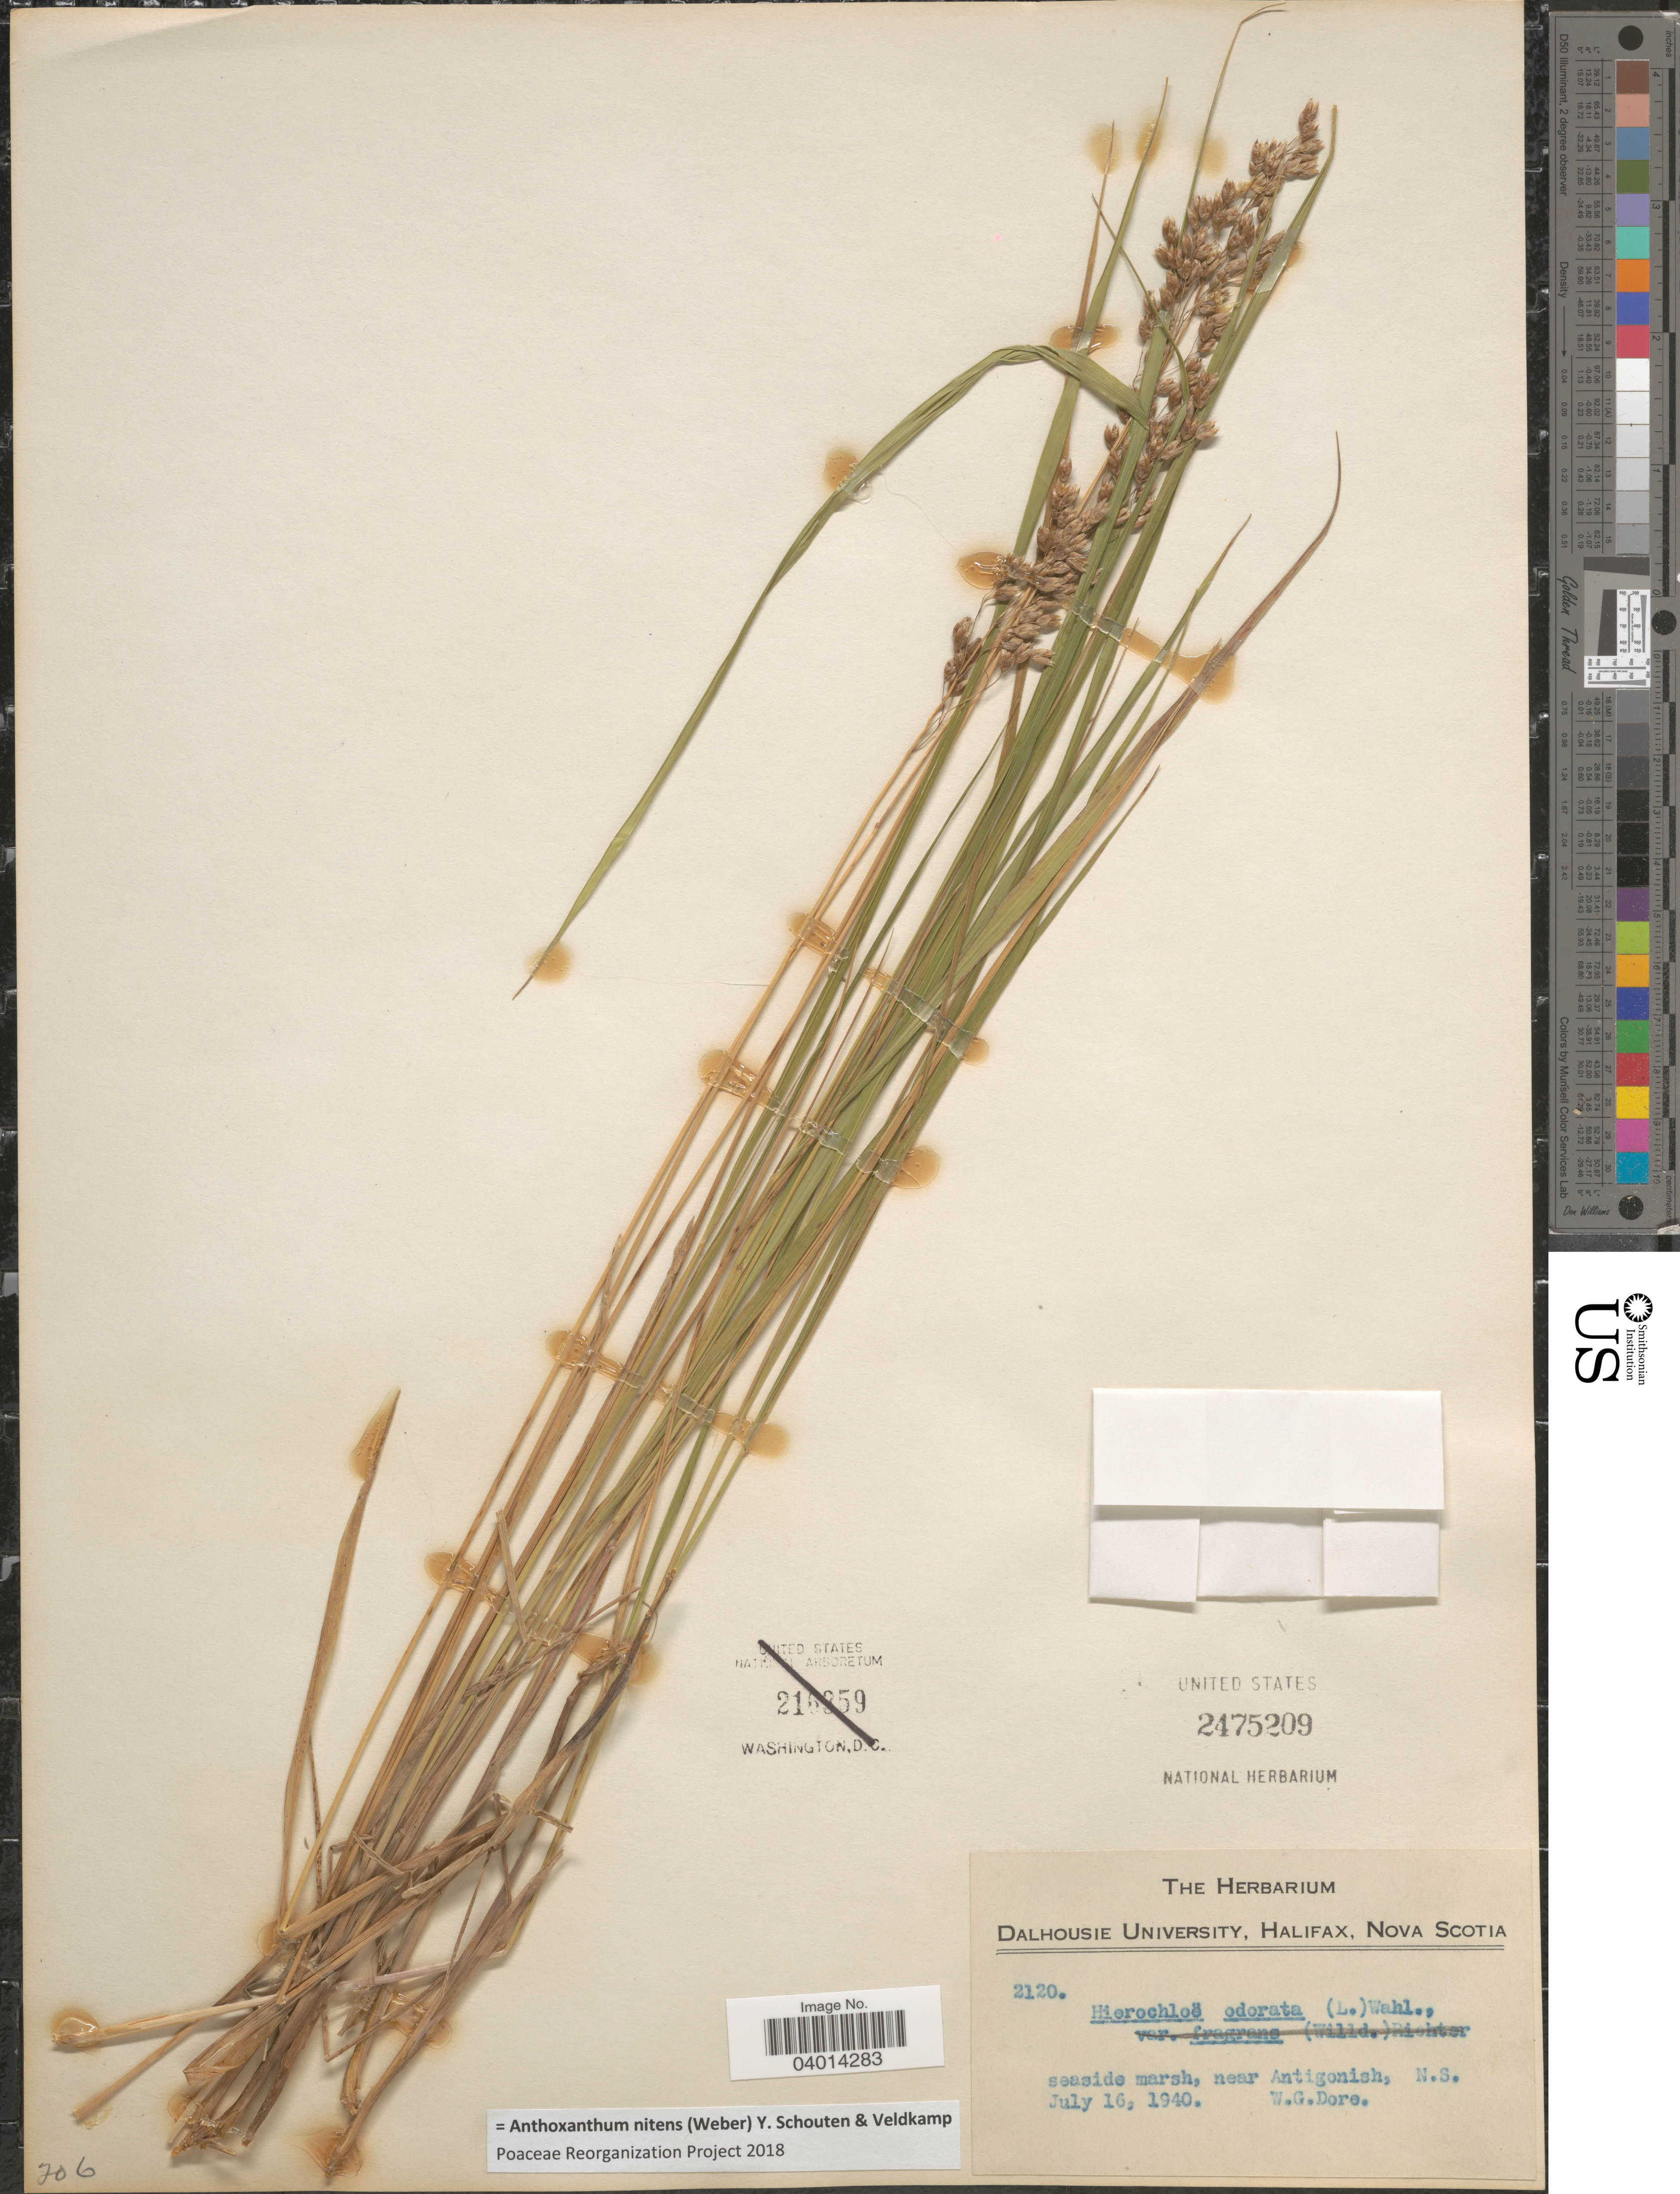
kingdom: Plantae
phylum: Tracheophyta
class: Liliopsida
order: Poales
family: Poaceae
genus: Anthoxanthum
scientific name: Anthoxanthum nitens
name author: (G.H. Weber) R.T.A. Schouten & Veldkamp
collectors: W. Dore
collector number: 2120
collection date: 1940-07-16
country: Canada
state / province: Nova Scotia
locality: Seaside marsh, near Antigonish, N.S.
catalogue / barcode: US 2475209